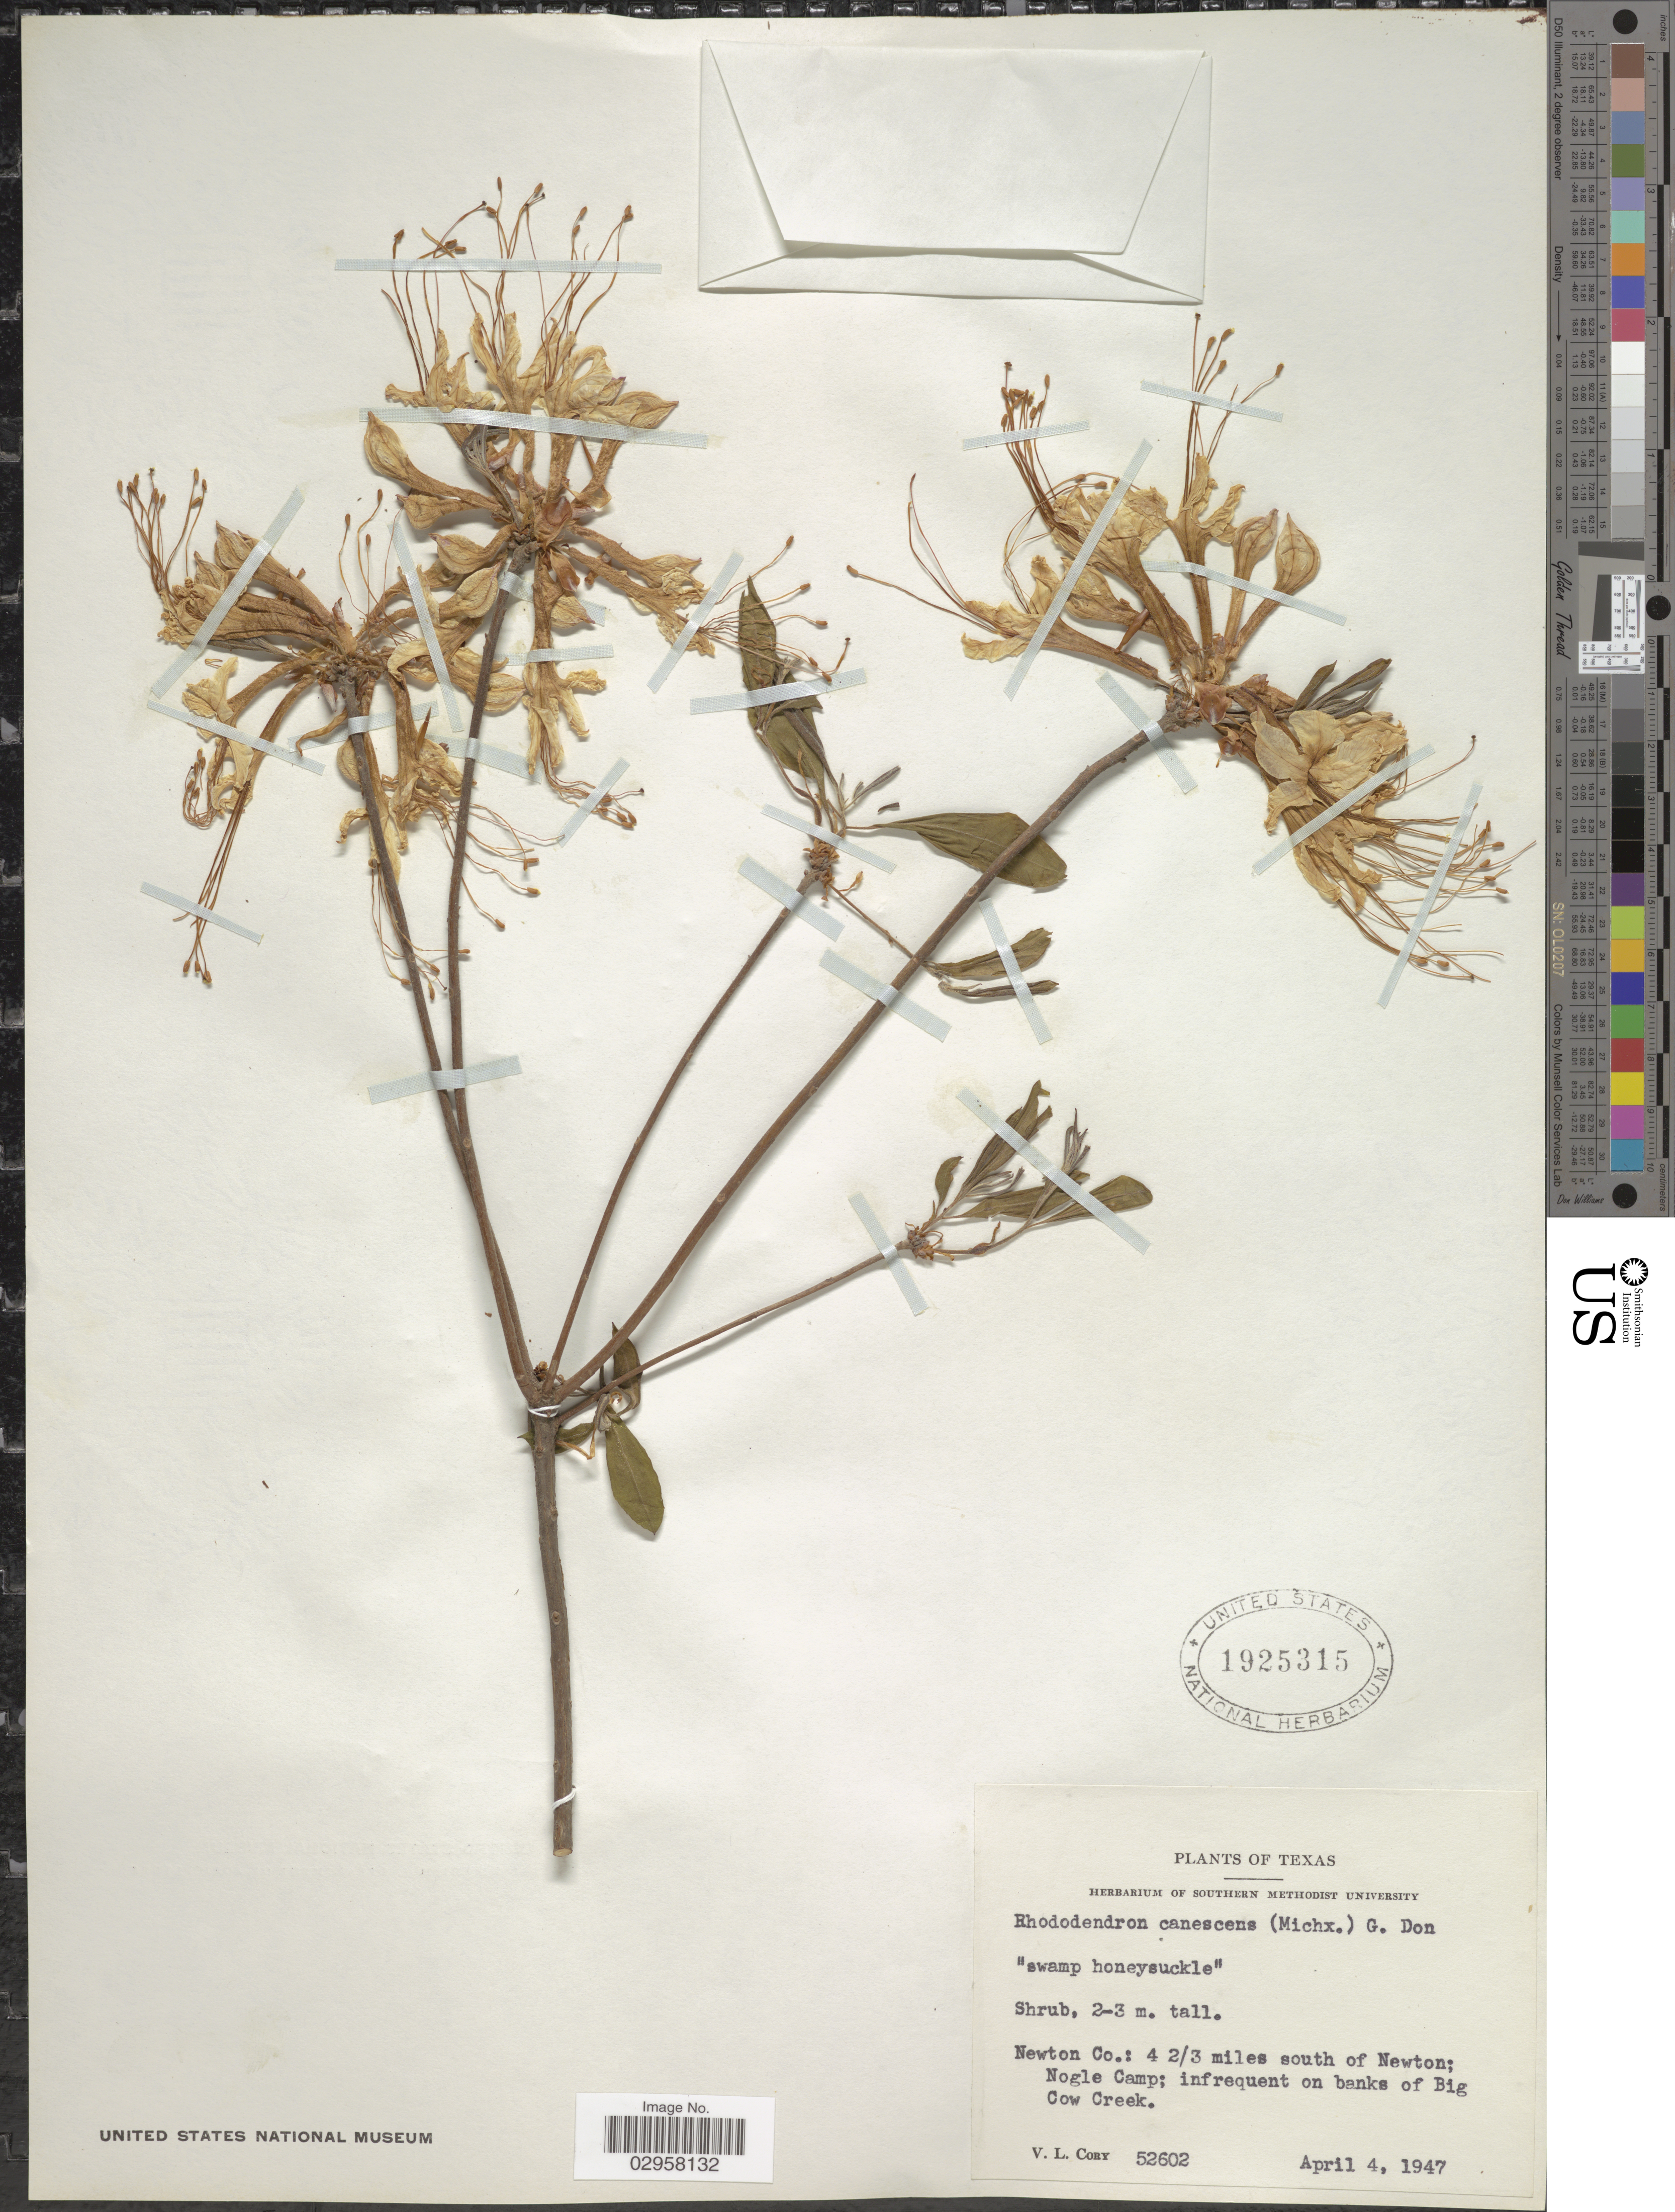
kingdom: Plantae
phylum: Tracheophyta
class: Magnoliopsida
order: Ericales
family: Ericaceae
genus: Rhododendron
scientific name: Rhododendron canescens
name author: (Michx.) Sweet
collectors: V. Cory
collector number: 52602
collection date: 1947-04-04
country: United States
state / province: Texas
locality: Newton Co.: 4 2/3 miles south of Newton; Nogle Camp; infrequent on banks of Big Cow Creek.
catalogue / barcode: US 1925315